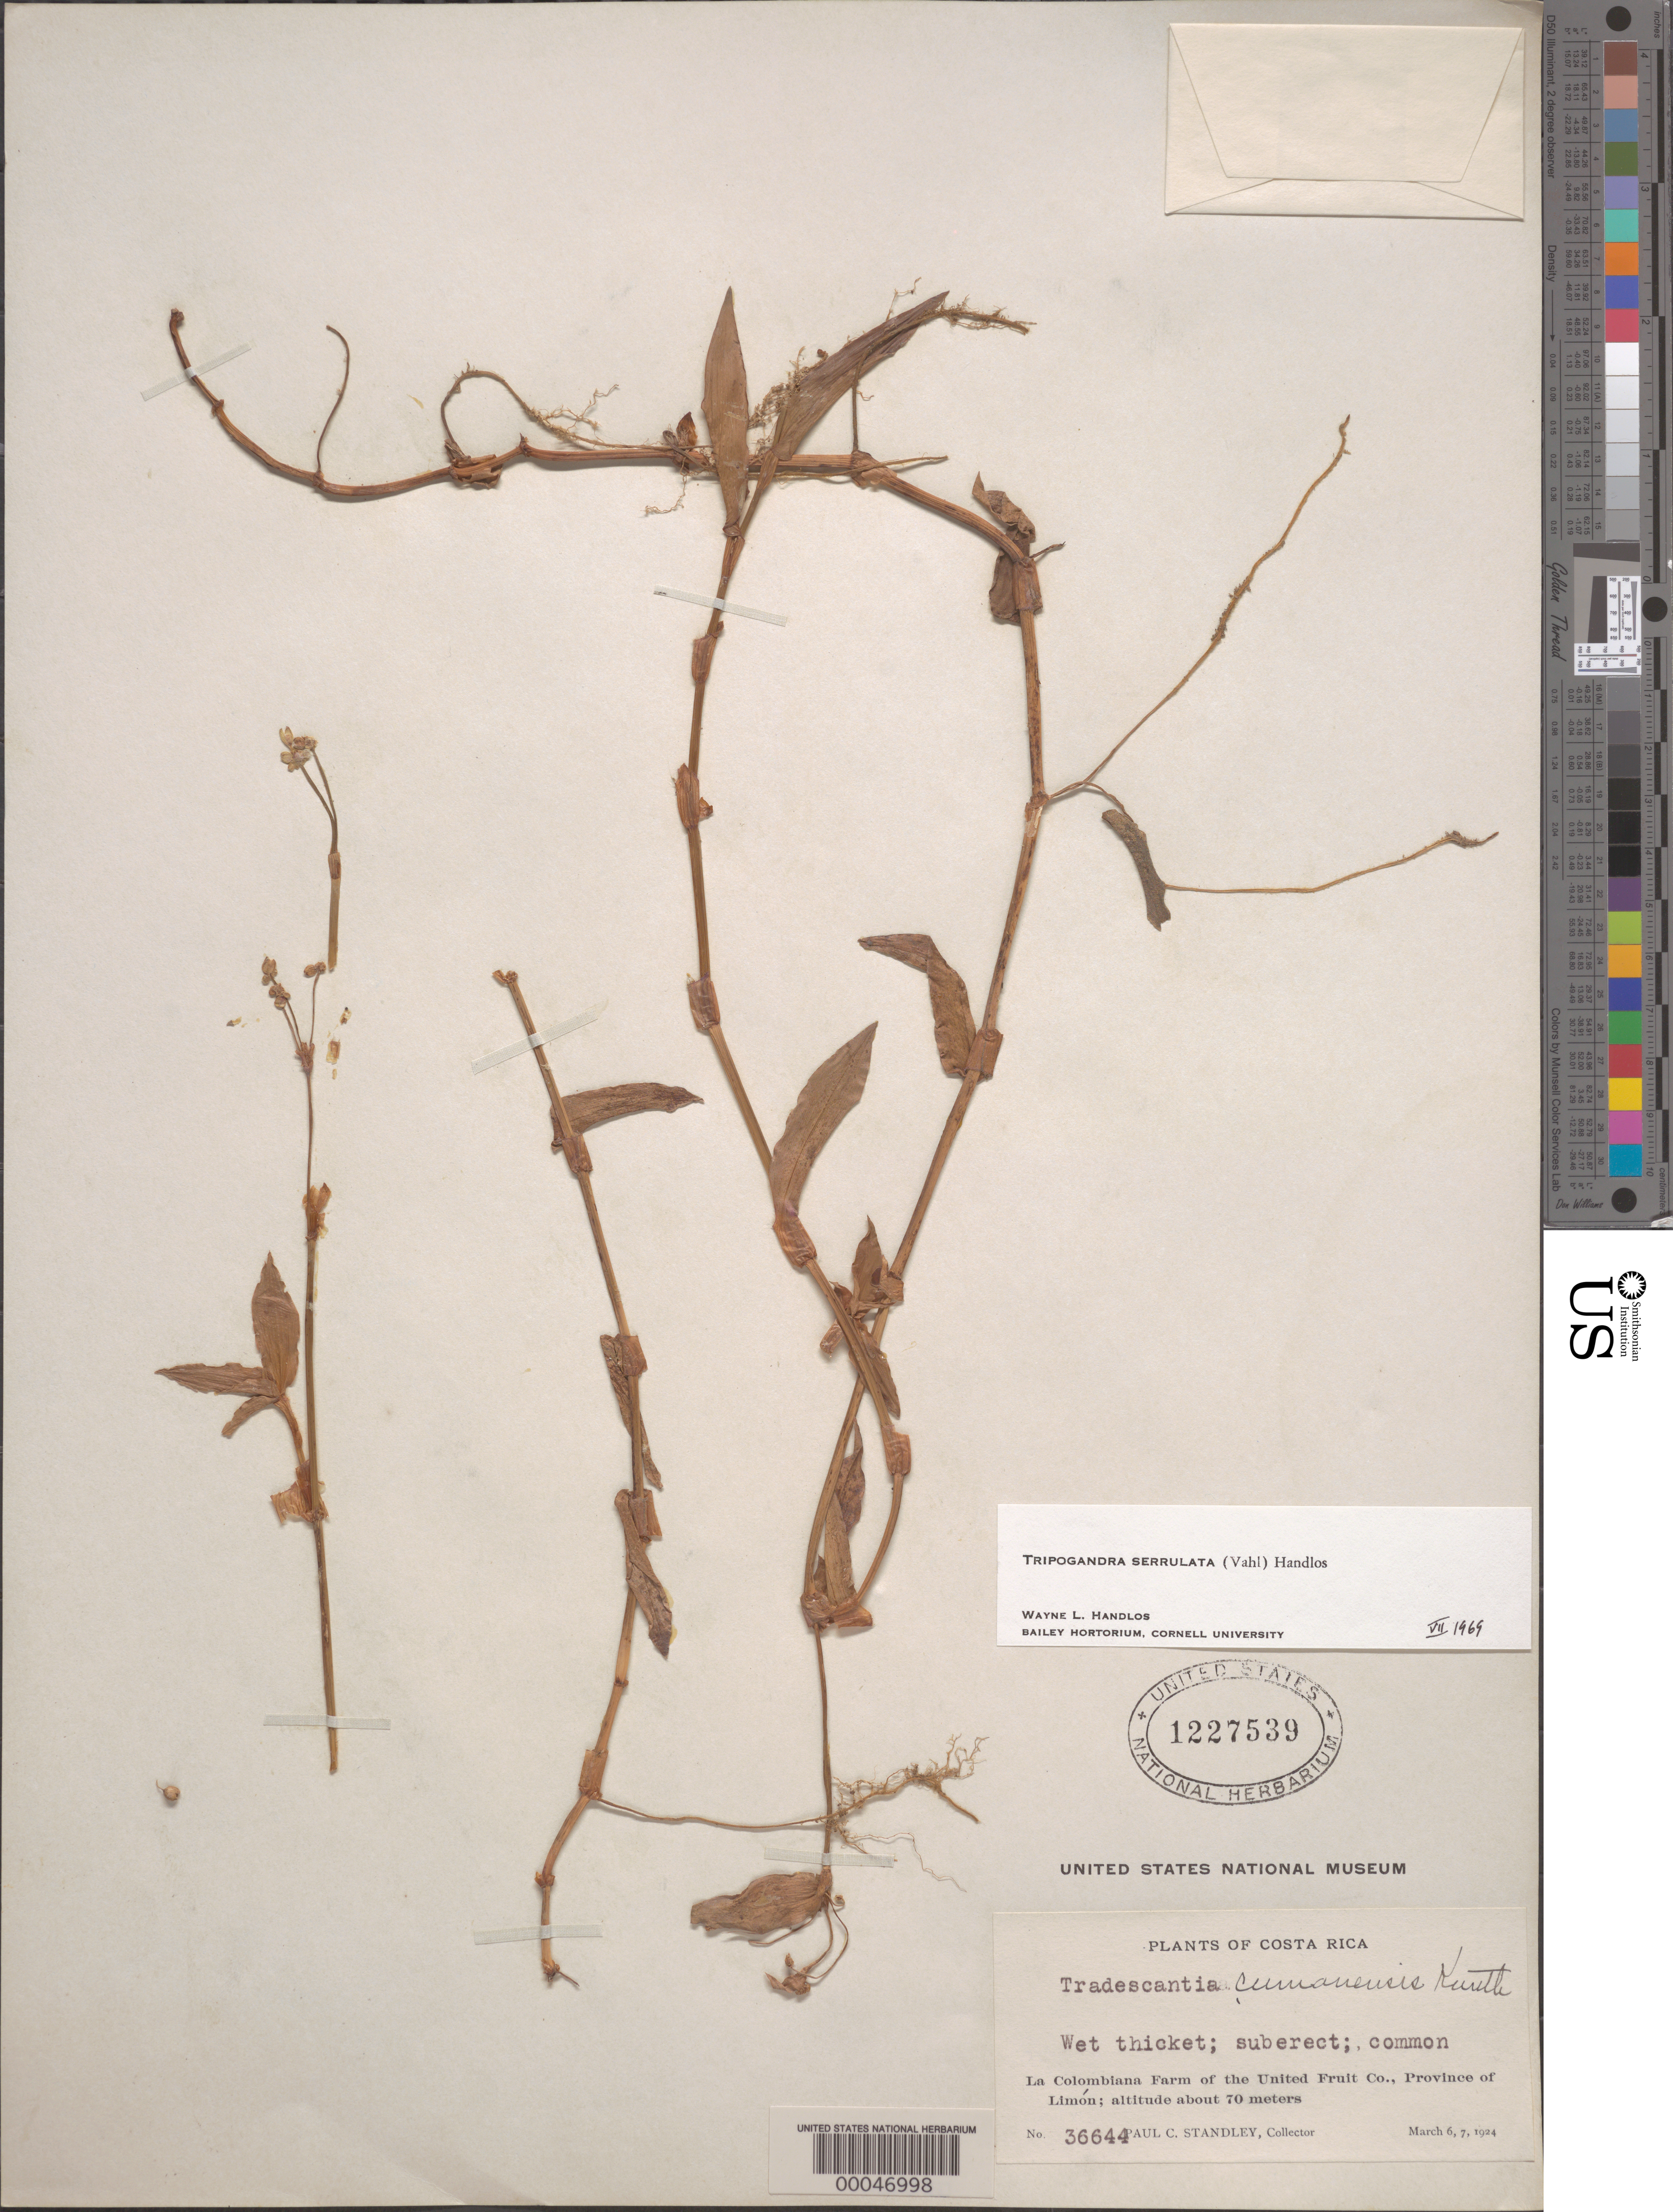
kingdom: Plantae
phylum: Tracheophyta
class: Liliopsida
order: Commelinales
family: Commelinaceae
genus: Tripogandra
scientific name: Tripogandra serrulata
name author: (Vahl) Handlos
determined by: Handlos, W. L.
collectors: P. C. Standley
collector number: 36644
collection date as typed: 06 Mar 1924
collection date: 1924-03-06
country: Costa Rica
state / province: Limón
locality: La colombiana farm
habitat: Wet thicket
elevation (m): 70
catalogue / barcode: US 1227539